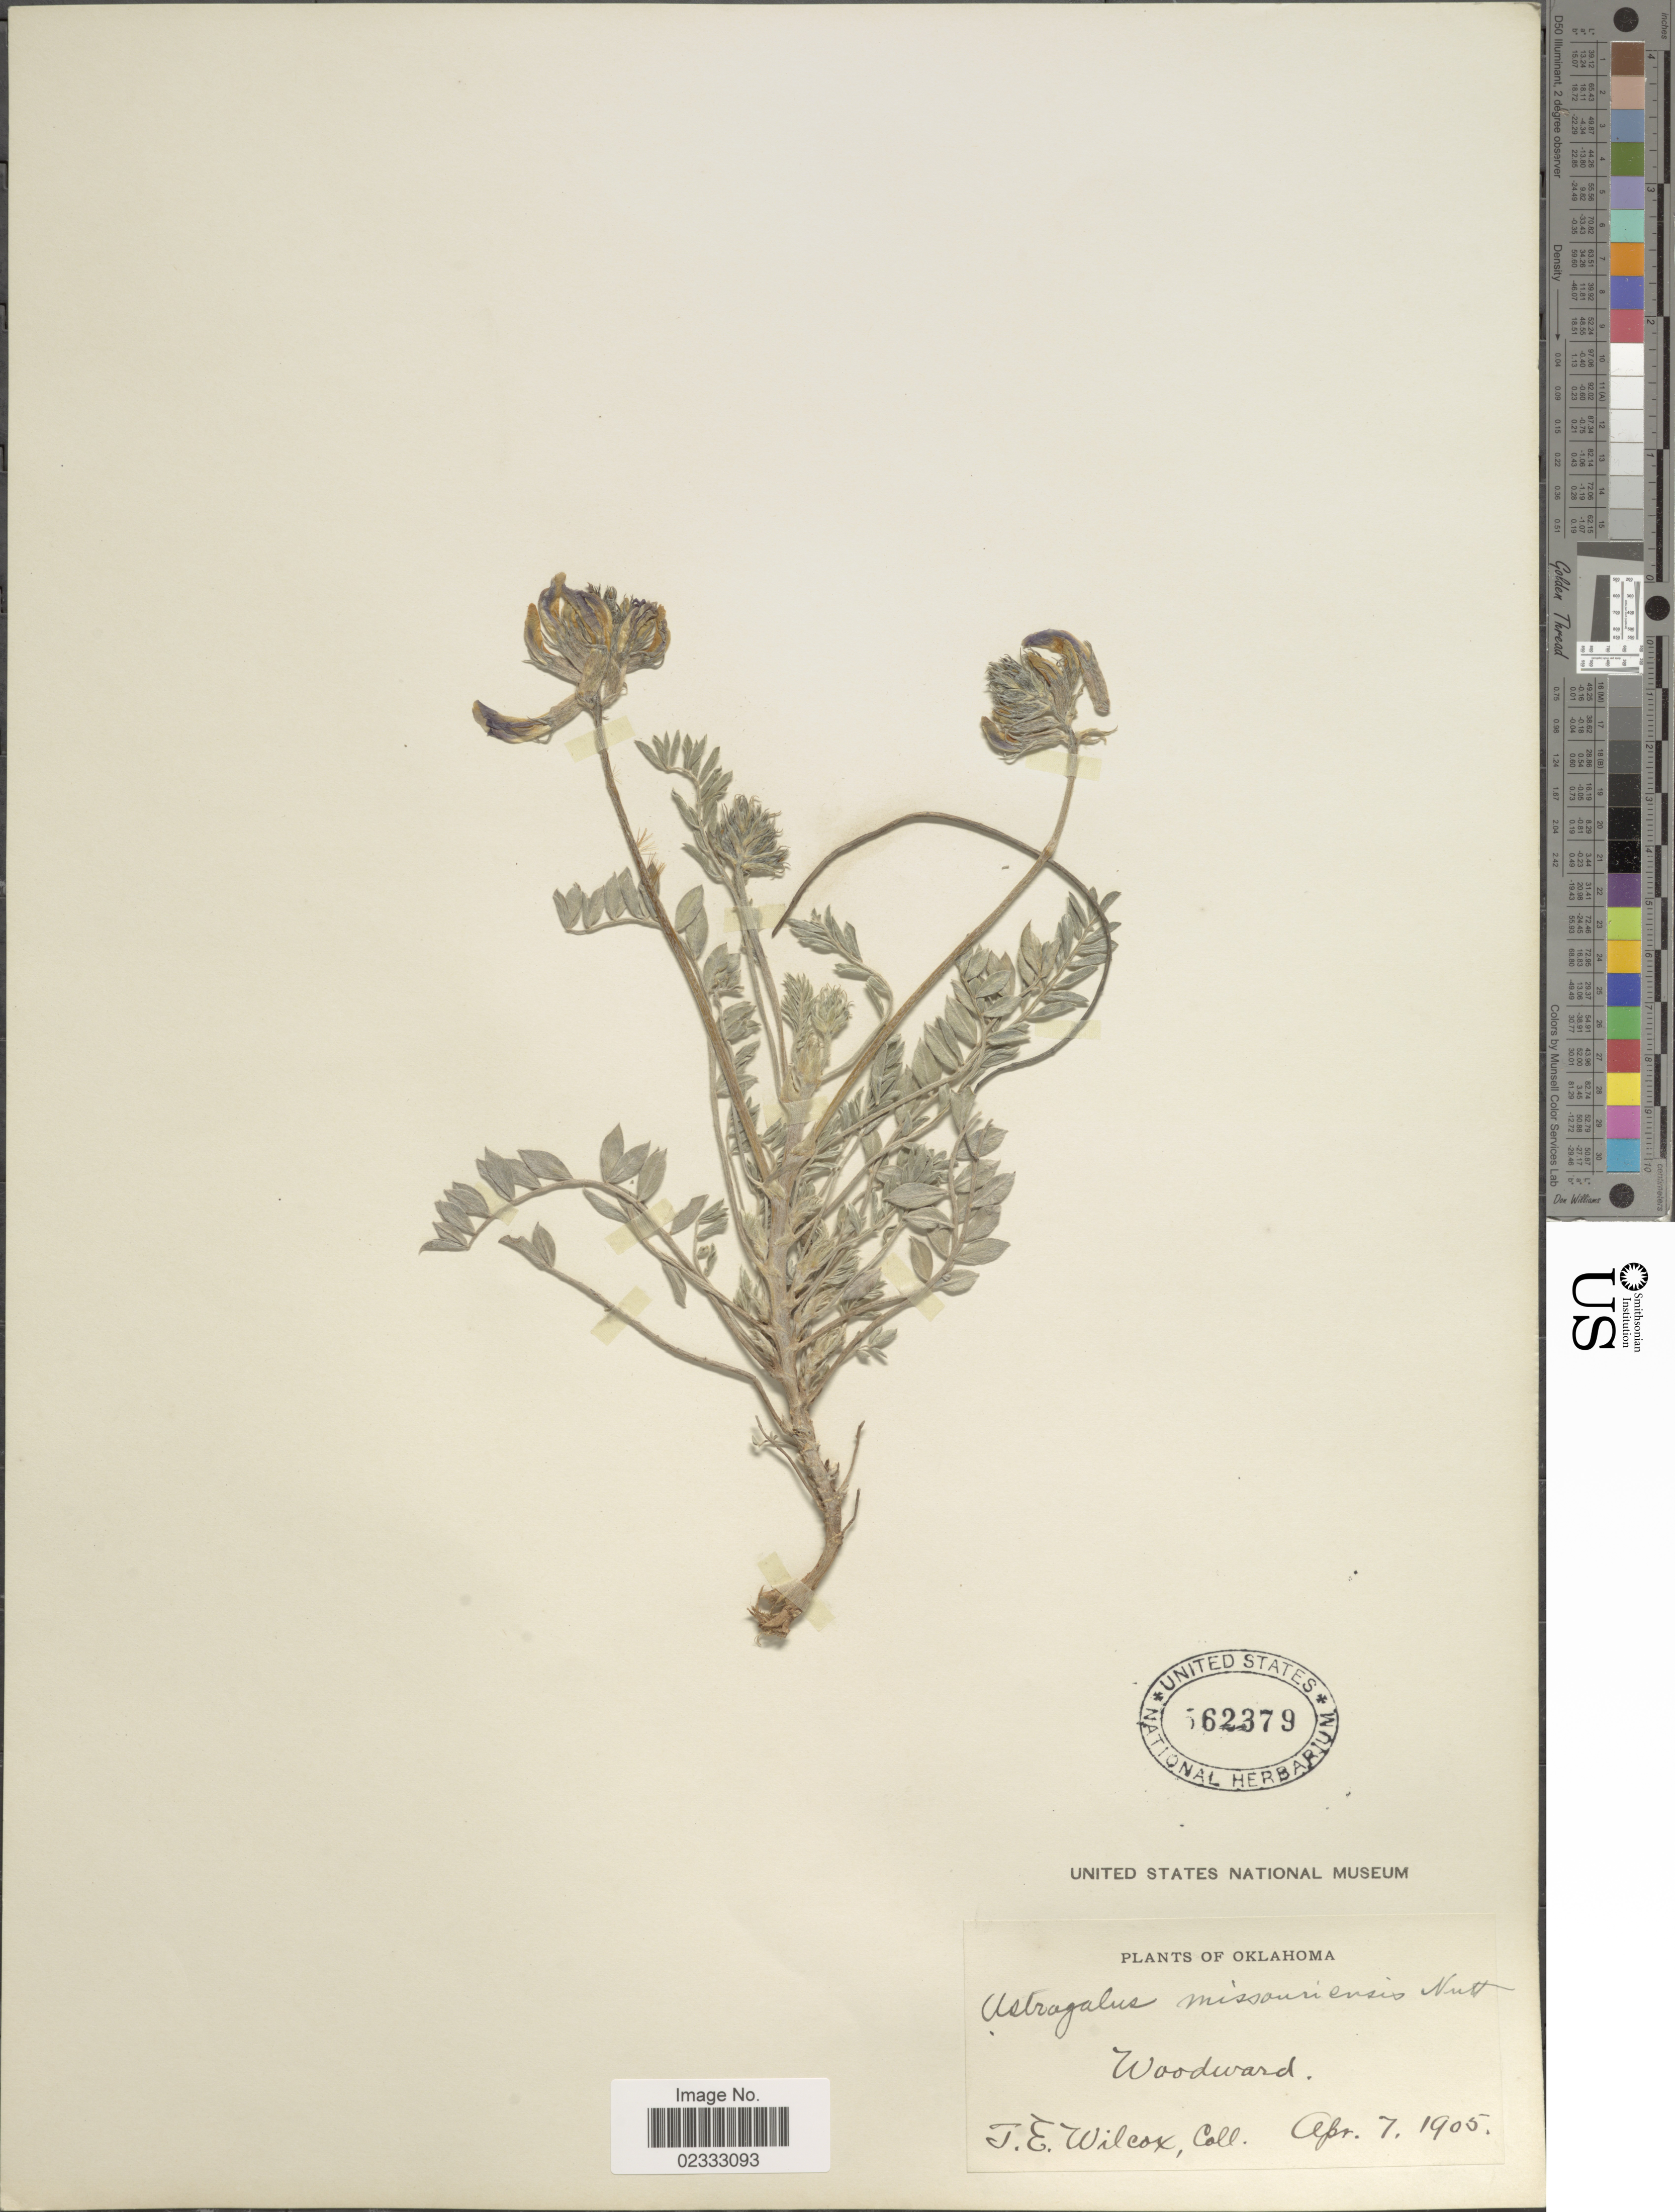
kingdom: Plantae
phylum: Tracheophyta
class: Magnoliopsida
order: Fabales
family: Fabaceae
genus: Astragalus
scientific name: Astragalus missouriensis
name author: Nutt.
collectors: T. E. Wilcox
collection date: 1905-04-07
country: United States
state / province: Oklahoma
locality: Oklahoma, woodward.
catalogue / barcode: US 562379